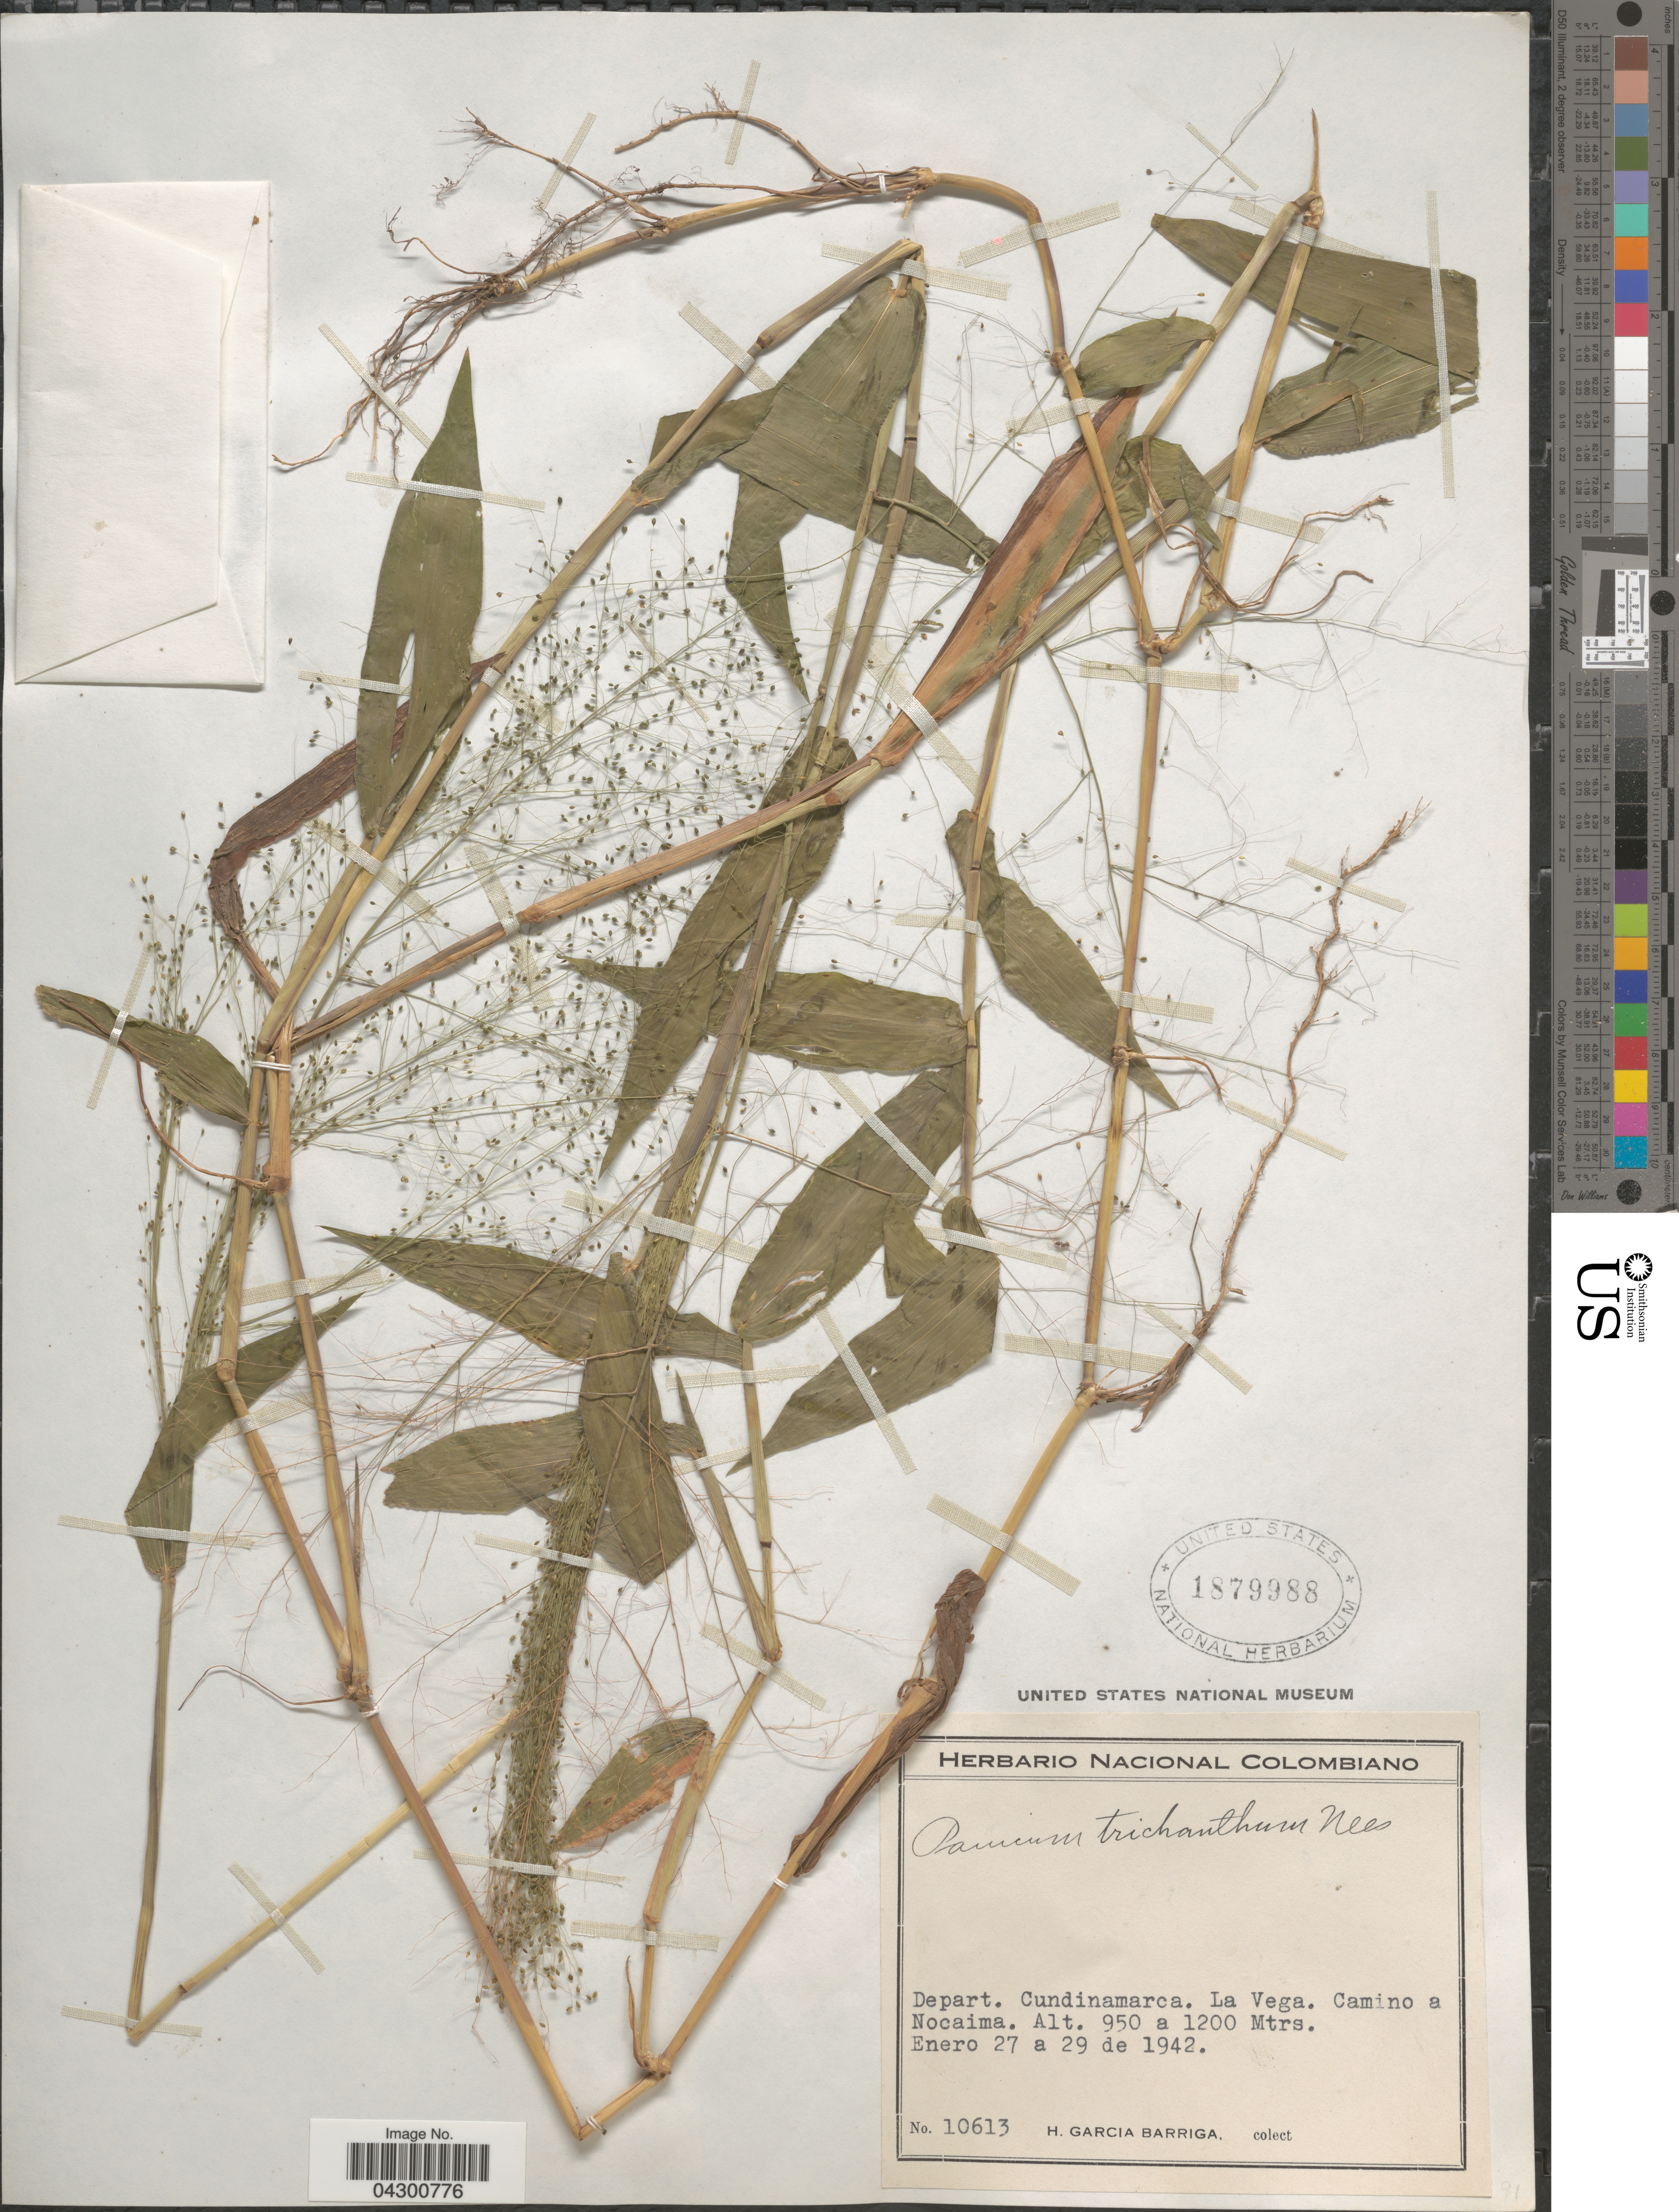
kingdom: Plantae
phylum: Tracheophyta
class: Liliopsida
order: Poales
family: Poaceae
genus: Panicum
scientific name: Panicum trichanthum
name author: Nees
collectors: H. García Barriga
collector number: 10613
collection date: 1942-01-27/1942-01-29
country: Colombia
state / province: Cundinamarca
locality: Depart. Cundinamarca. La Vega. Camino a Nocaima.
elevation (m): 950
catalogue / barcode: US 1879988